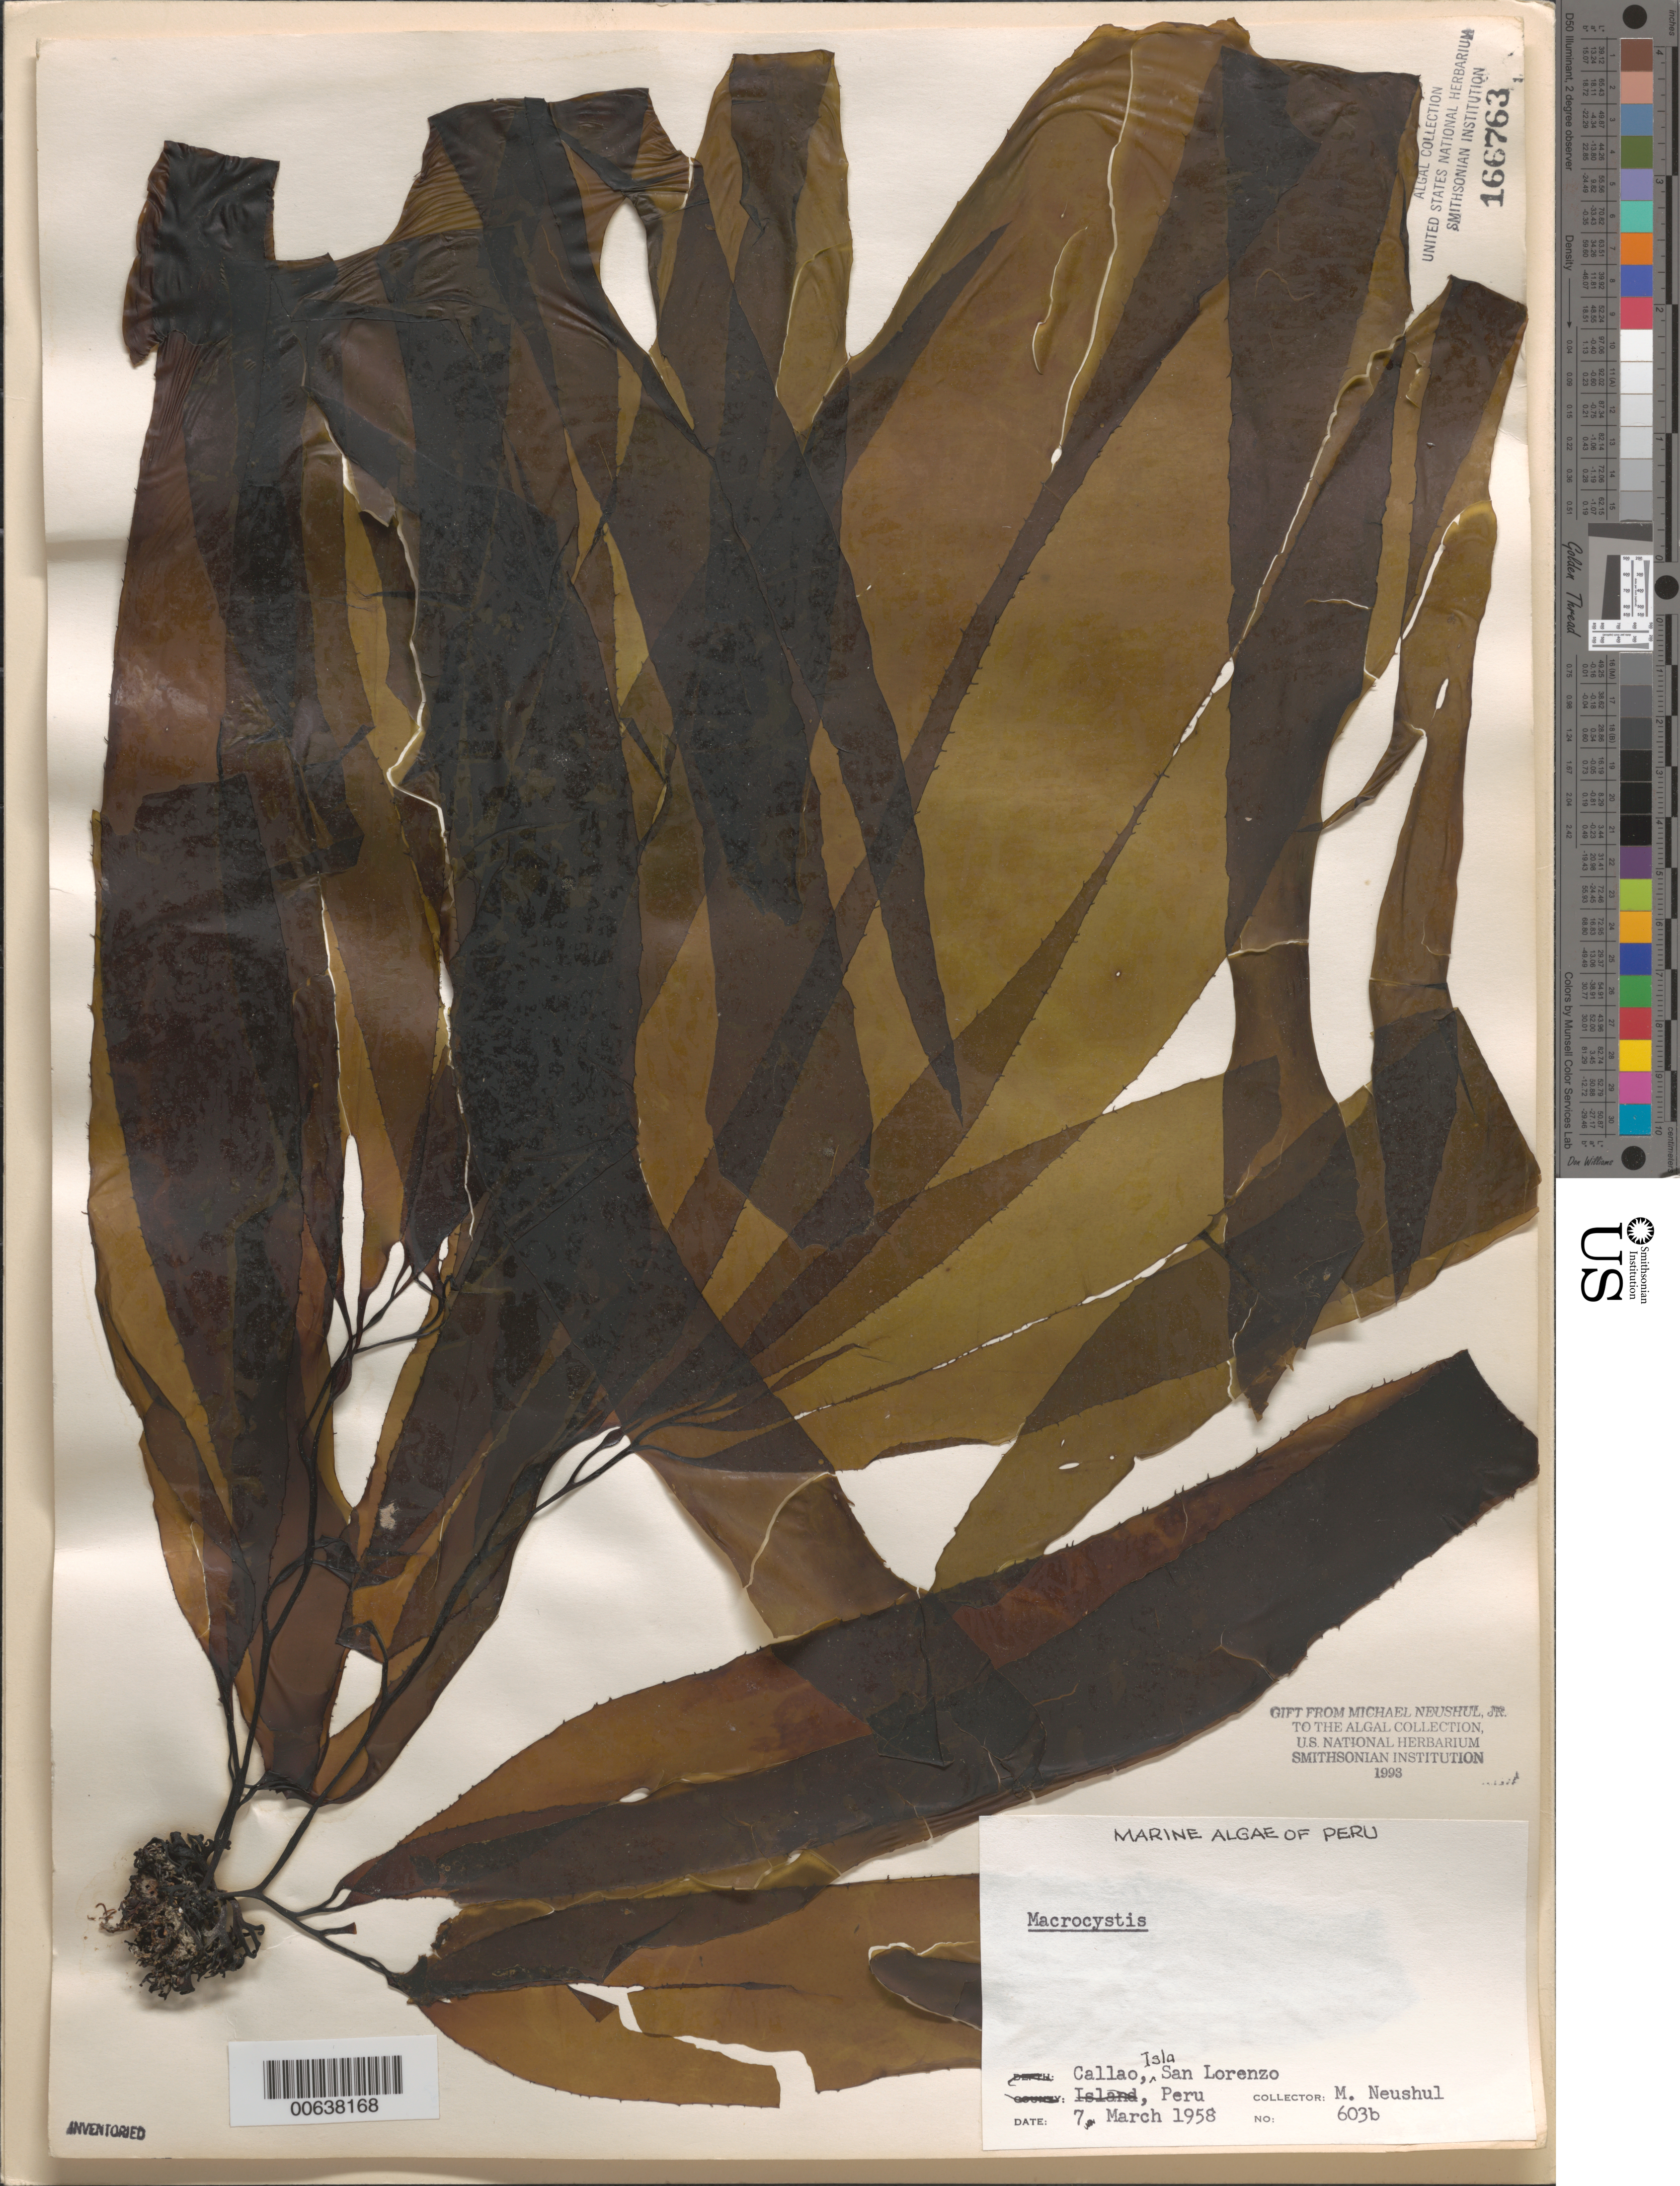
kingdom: Chromista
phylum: Ochrophyta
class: Phaeophyceae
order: Laminariales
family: Laminariaceae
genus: Macrocystis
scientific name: Macrocystis sp.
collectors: M. Neushul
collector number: Neushul 603b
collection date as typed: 07 Mar 1958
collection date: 1958-03-07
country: Peru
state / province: Callao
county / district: Callao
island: Isla San Lorenzo (San Lorenzo Island)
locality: Callao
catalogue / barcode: US 166763